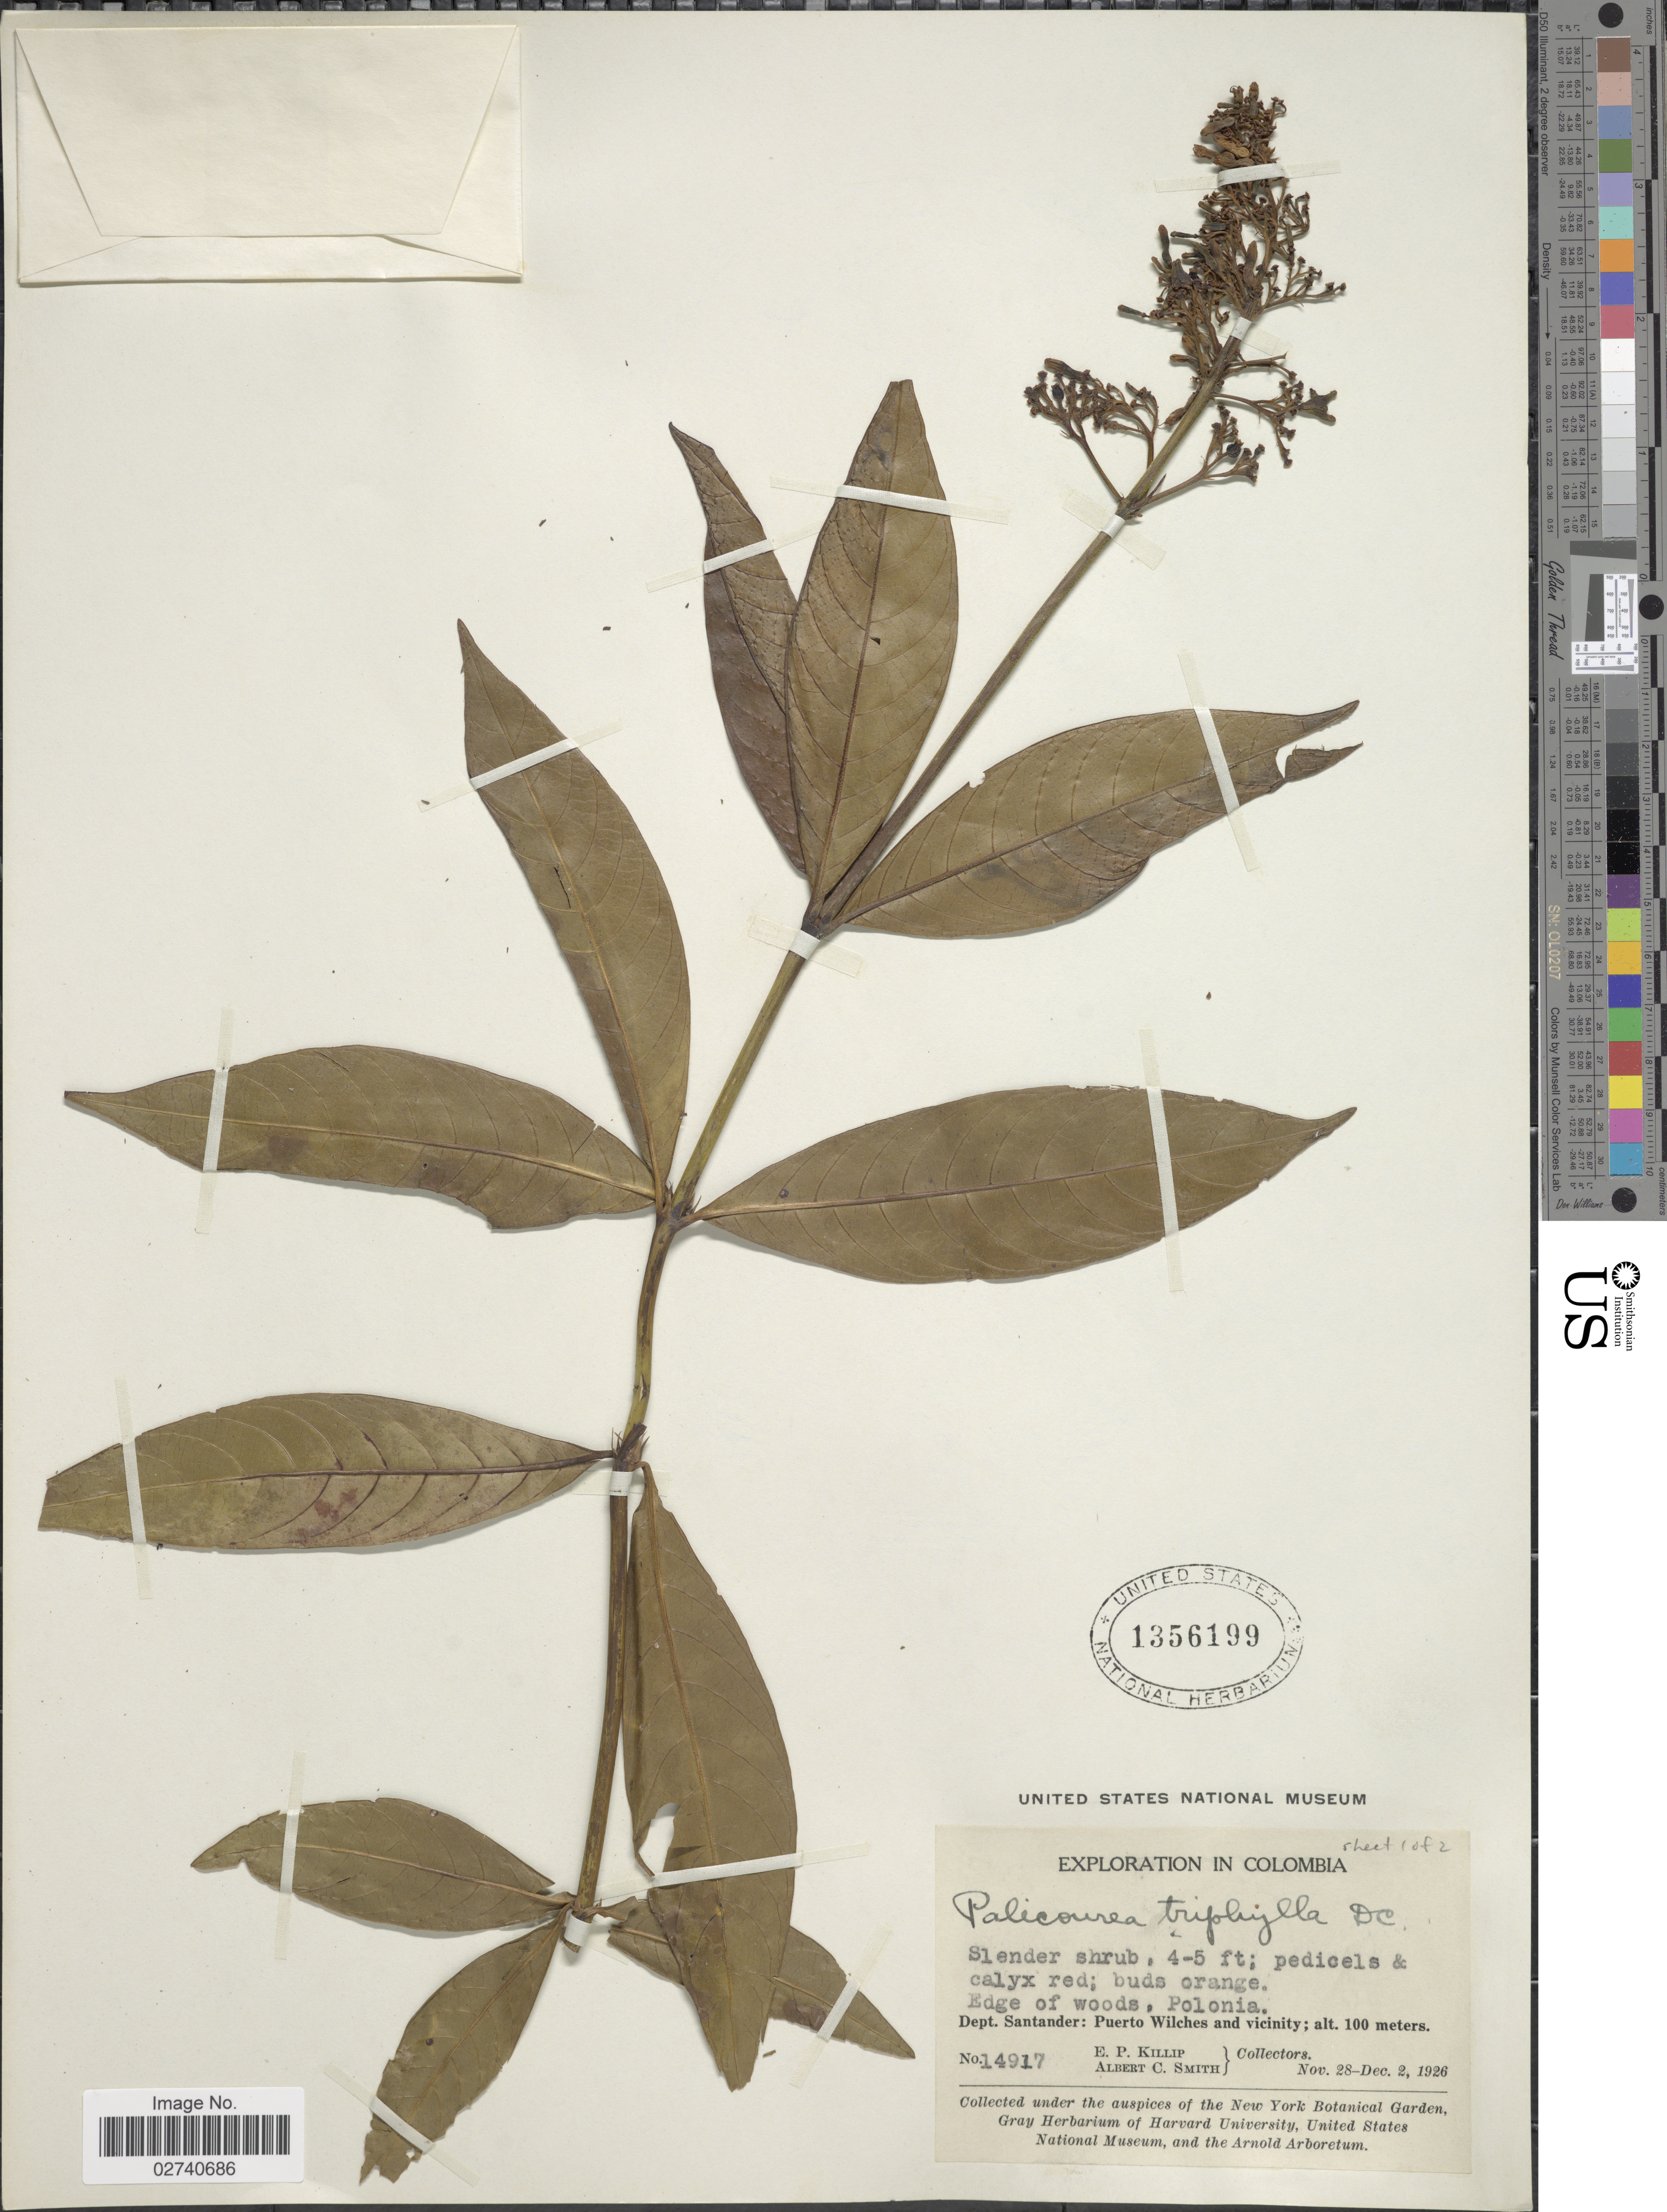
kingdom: Plantae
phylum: Tracheophyta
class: Magnoliopsida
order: Gentianales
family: Rubiaceae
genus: Palicourea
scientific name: Palicourea triphylla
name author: DC.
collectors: E. P. Killip & A. C. Smith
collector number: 14917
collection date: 1926-11-28/1926-12-02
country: Colombia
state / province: Santander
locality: Puerto Wilches and vicinity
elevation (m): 100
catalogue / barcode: US 1356199